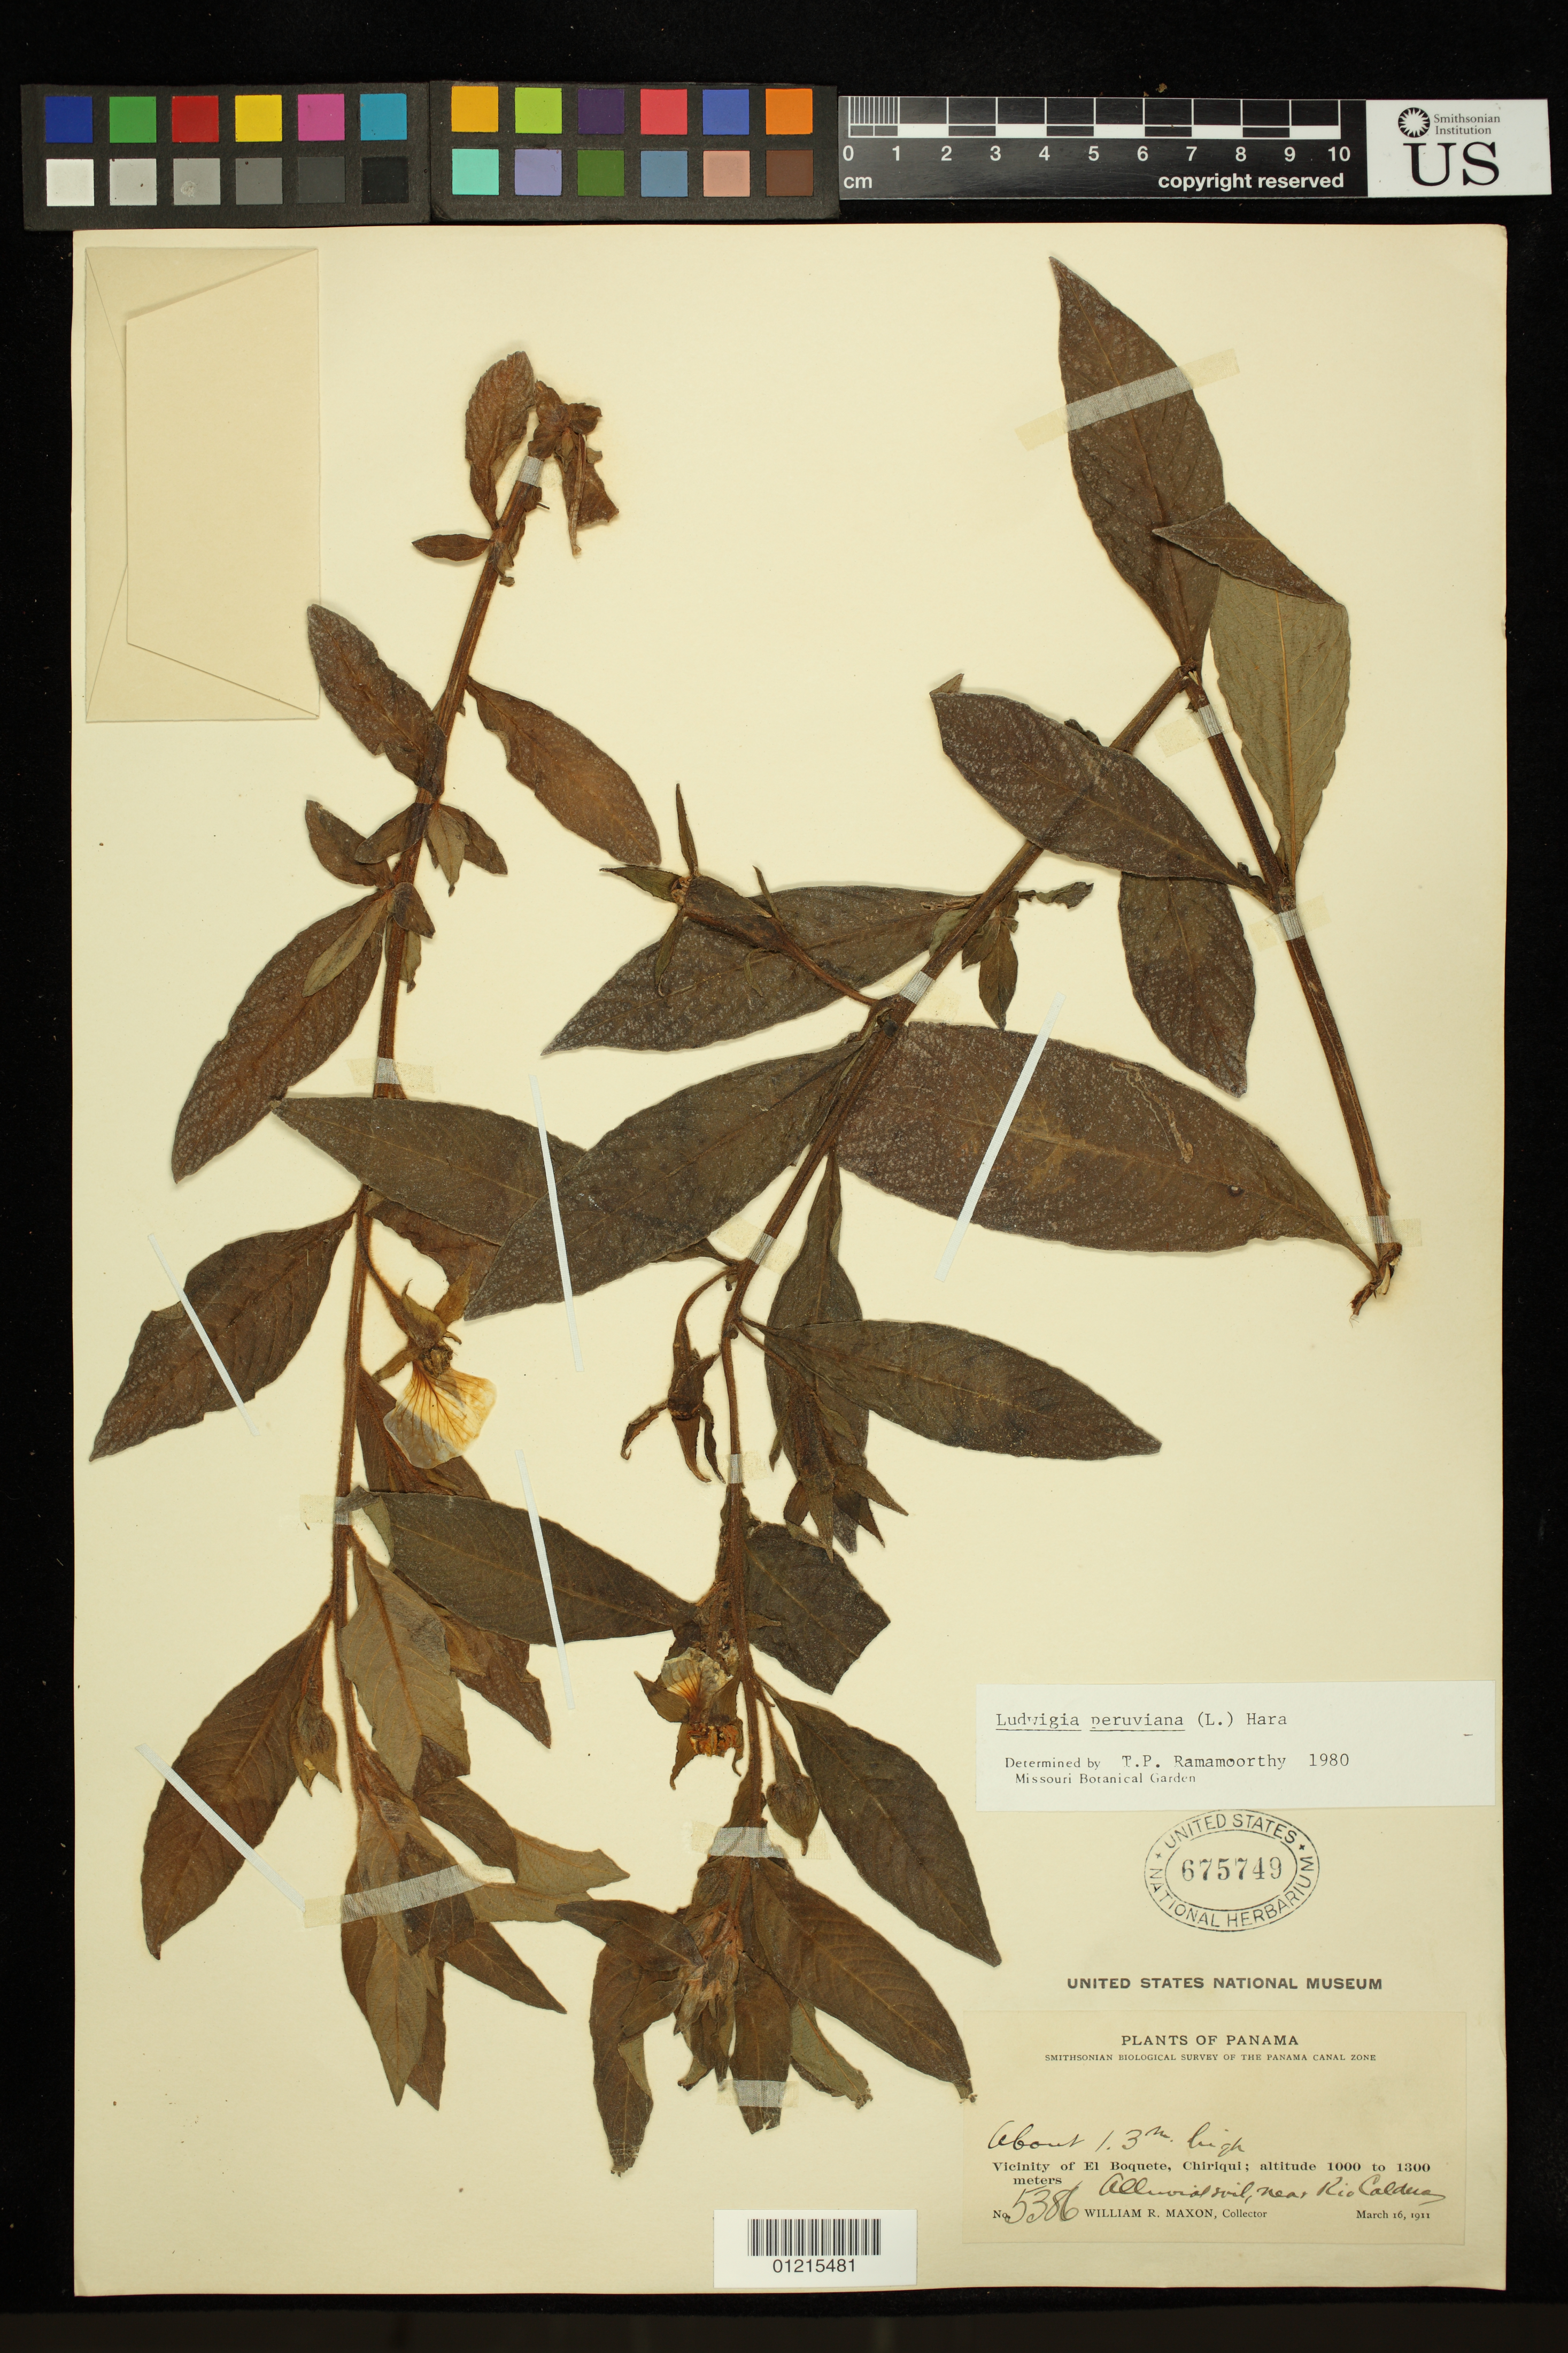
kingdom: Plantae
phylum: Tracheophyta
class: Magnoliopsida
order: Myrtales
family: Onagraceae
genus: Ludwigia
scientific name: Ludwigia peruviana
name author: (L.) H. Hara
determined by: Ramamoorthy, T. P.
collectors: W. R. Maxon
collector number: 5386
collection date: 1911-03-16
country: Panama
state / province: Chiriquí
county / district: Boquete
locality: vicinity of El Boquete, near Rio Calderas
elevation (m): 1000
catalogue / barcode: US 675749